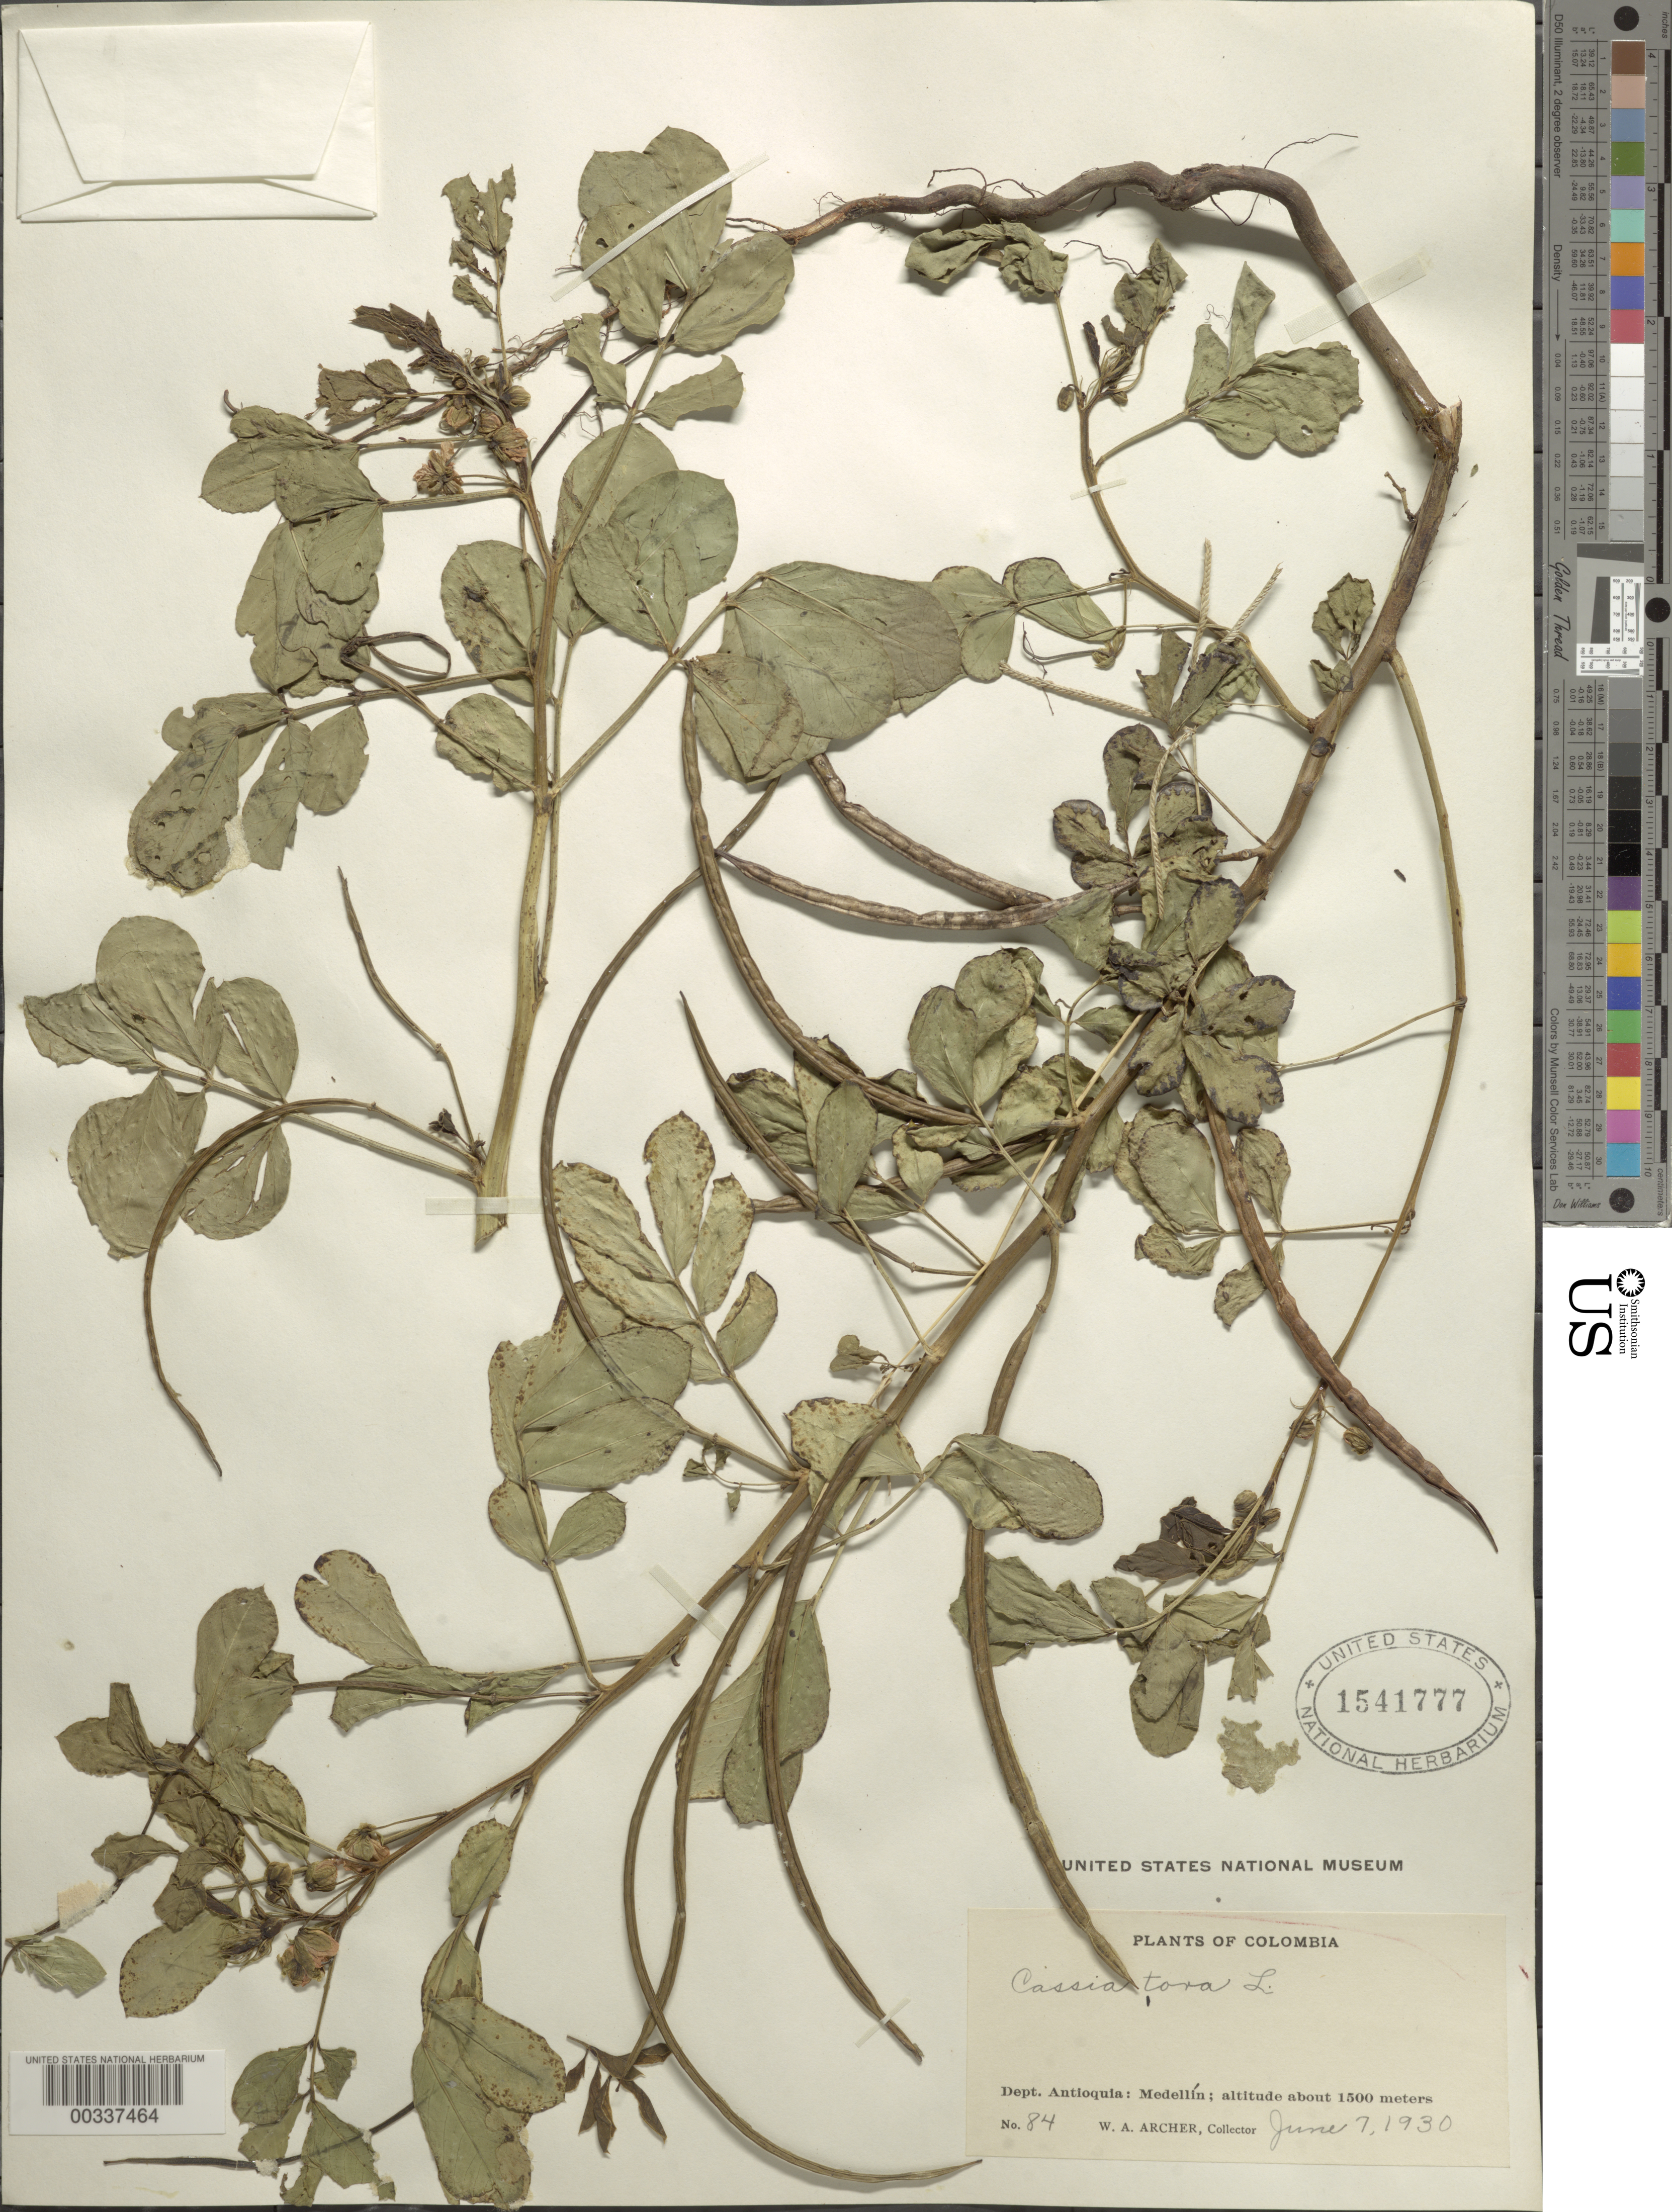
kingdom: Plantae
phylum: Tracheophyta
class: Magnoliopsida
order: Fabales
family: Fabaceae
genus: Senna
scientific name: Senna obtusifolia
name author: (L.) H.S. Irwin & Barneby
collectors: W. A. Archer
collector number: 84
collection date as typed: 07 Jun 1930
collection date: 1930-06-07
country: Colombia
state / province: Antioquia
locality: Medellin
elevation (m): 1500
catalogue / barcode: US 1541777